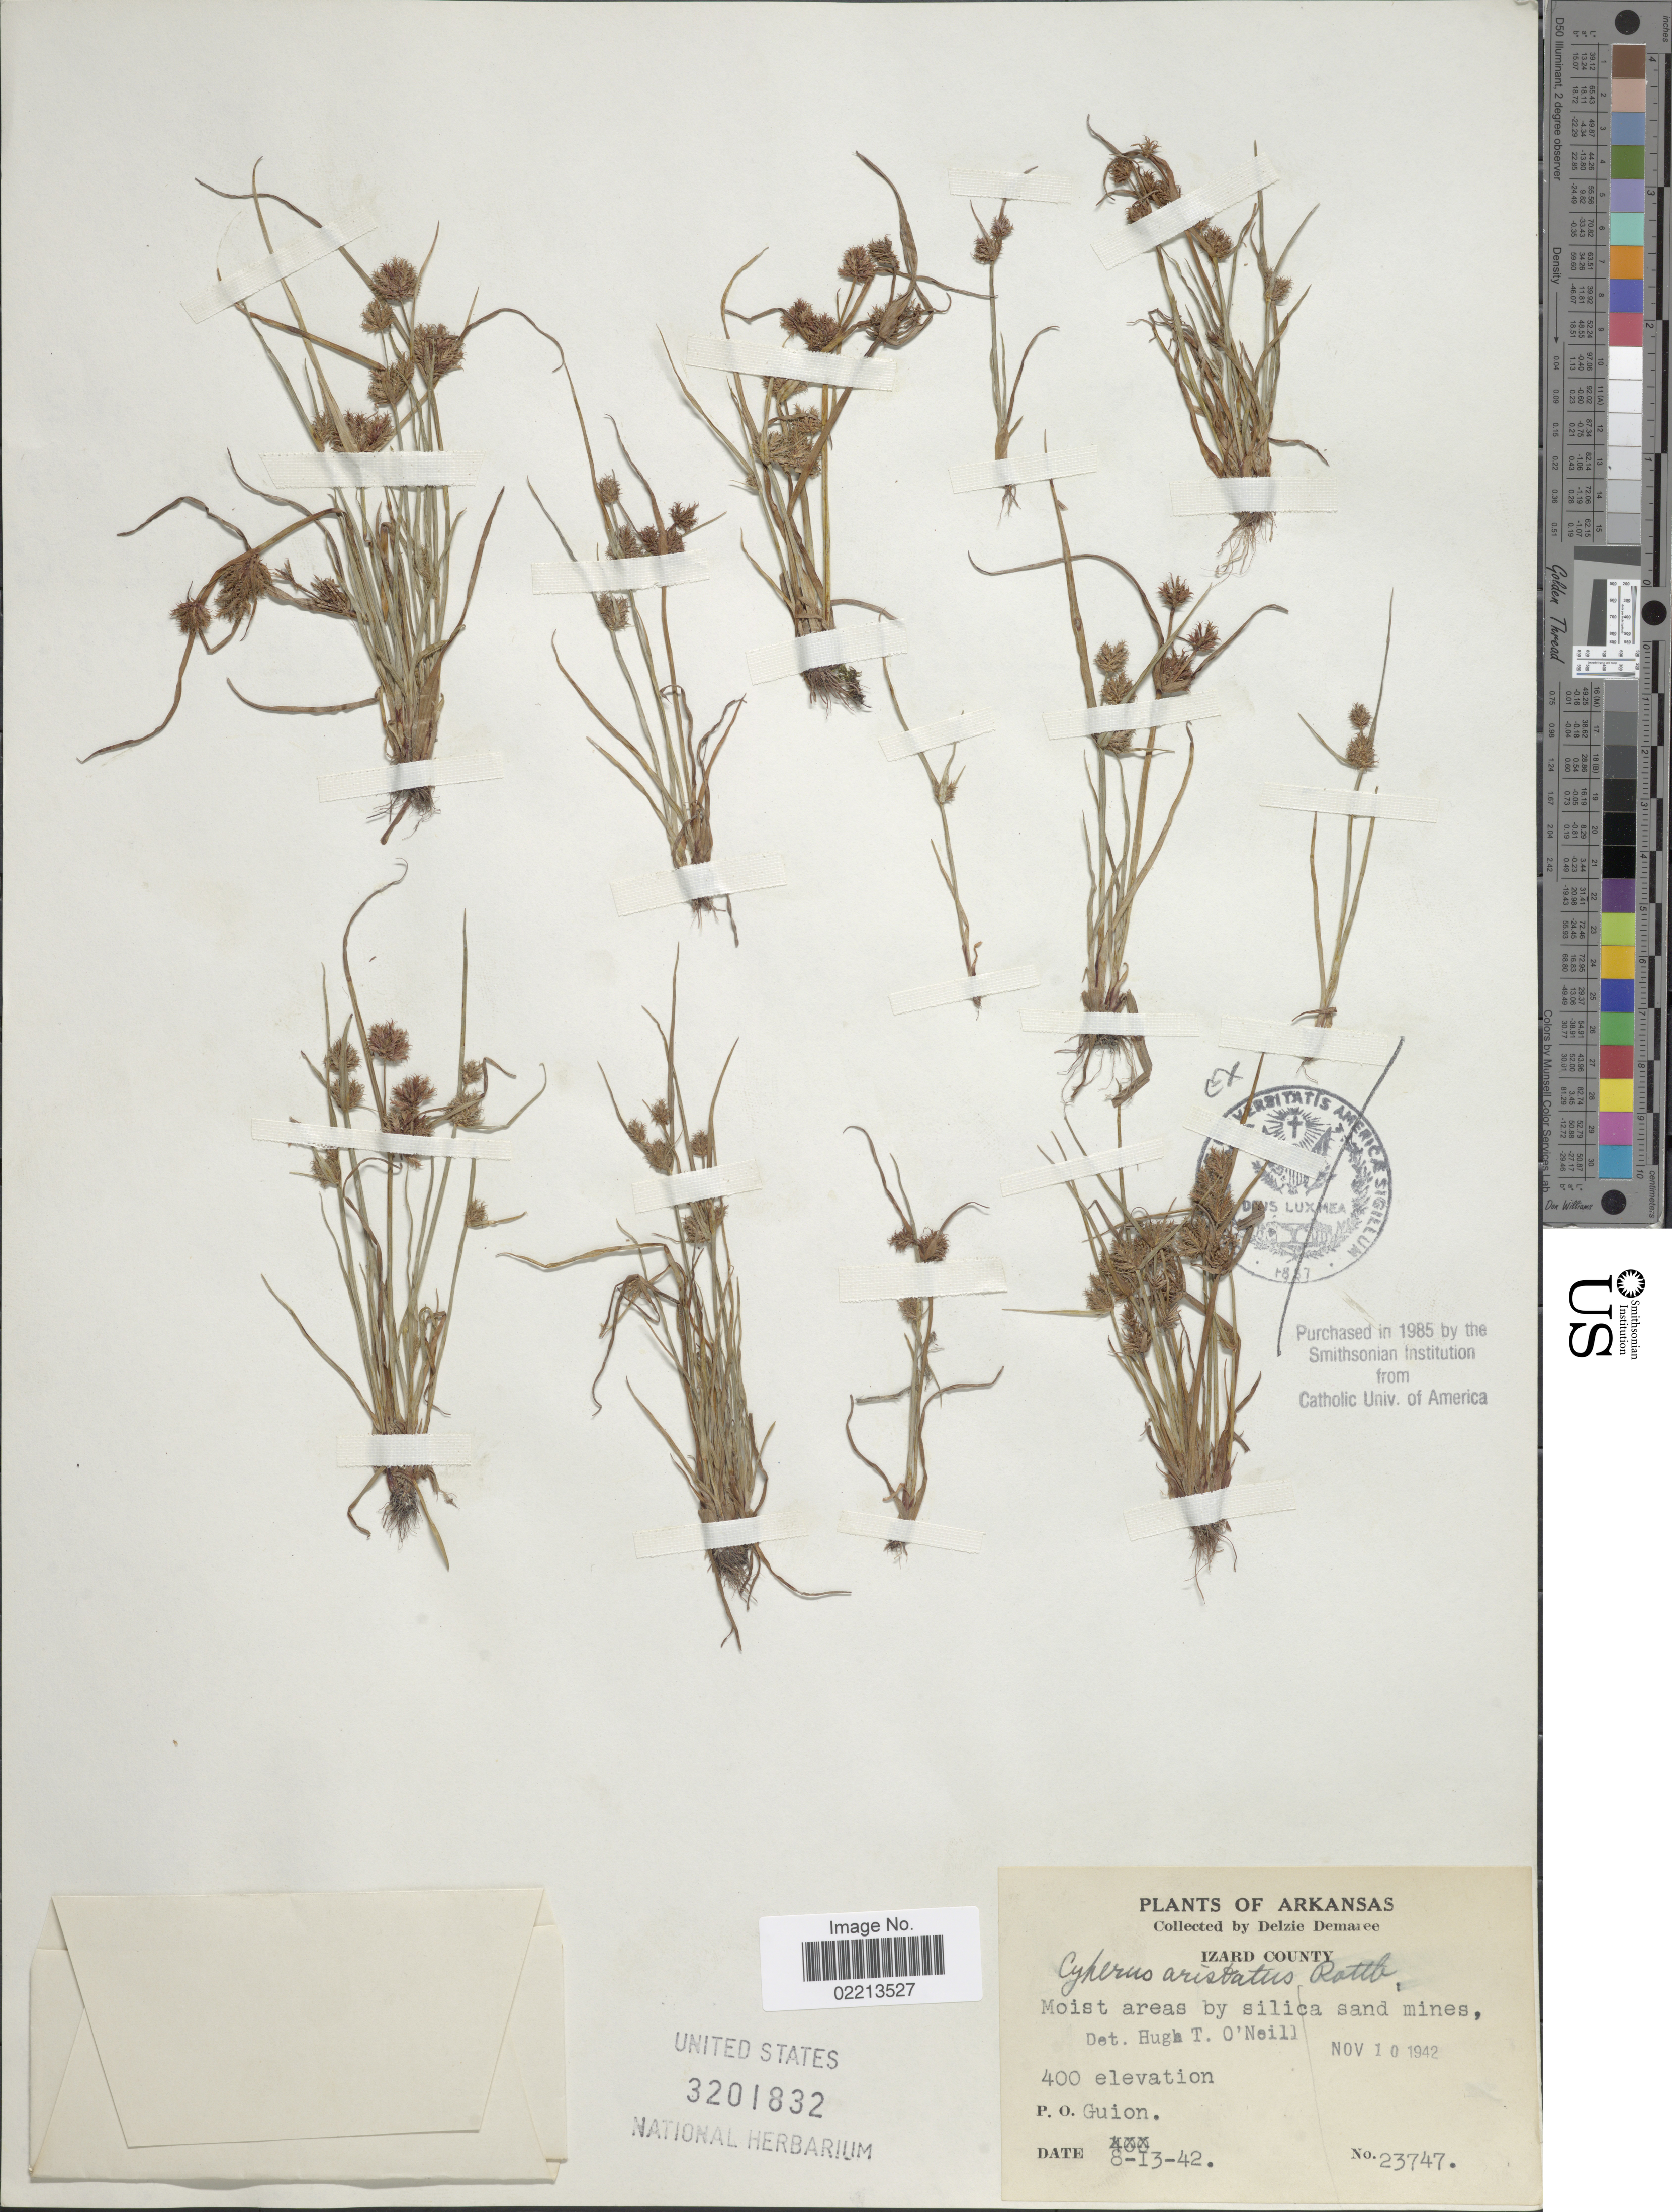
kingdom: Plantae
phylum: Tracheophyta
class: Liliopsida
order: Poales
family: Cyperaceae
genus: Cyperus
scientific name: Cyperus squarrosus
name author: L.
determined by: Strong, Mark T., (BOT), Smithsonian Institution - National Museum of Natural History (UNITED STATES)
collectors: D. Demaree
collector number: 23747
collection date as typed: Transcribed d/m/y: 13/8/42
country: United States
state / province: Arkansas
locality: Izard County, P.O. Guion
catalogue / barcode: US 3201832